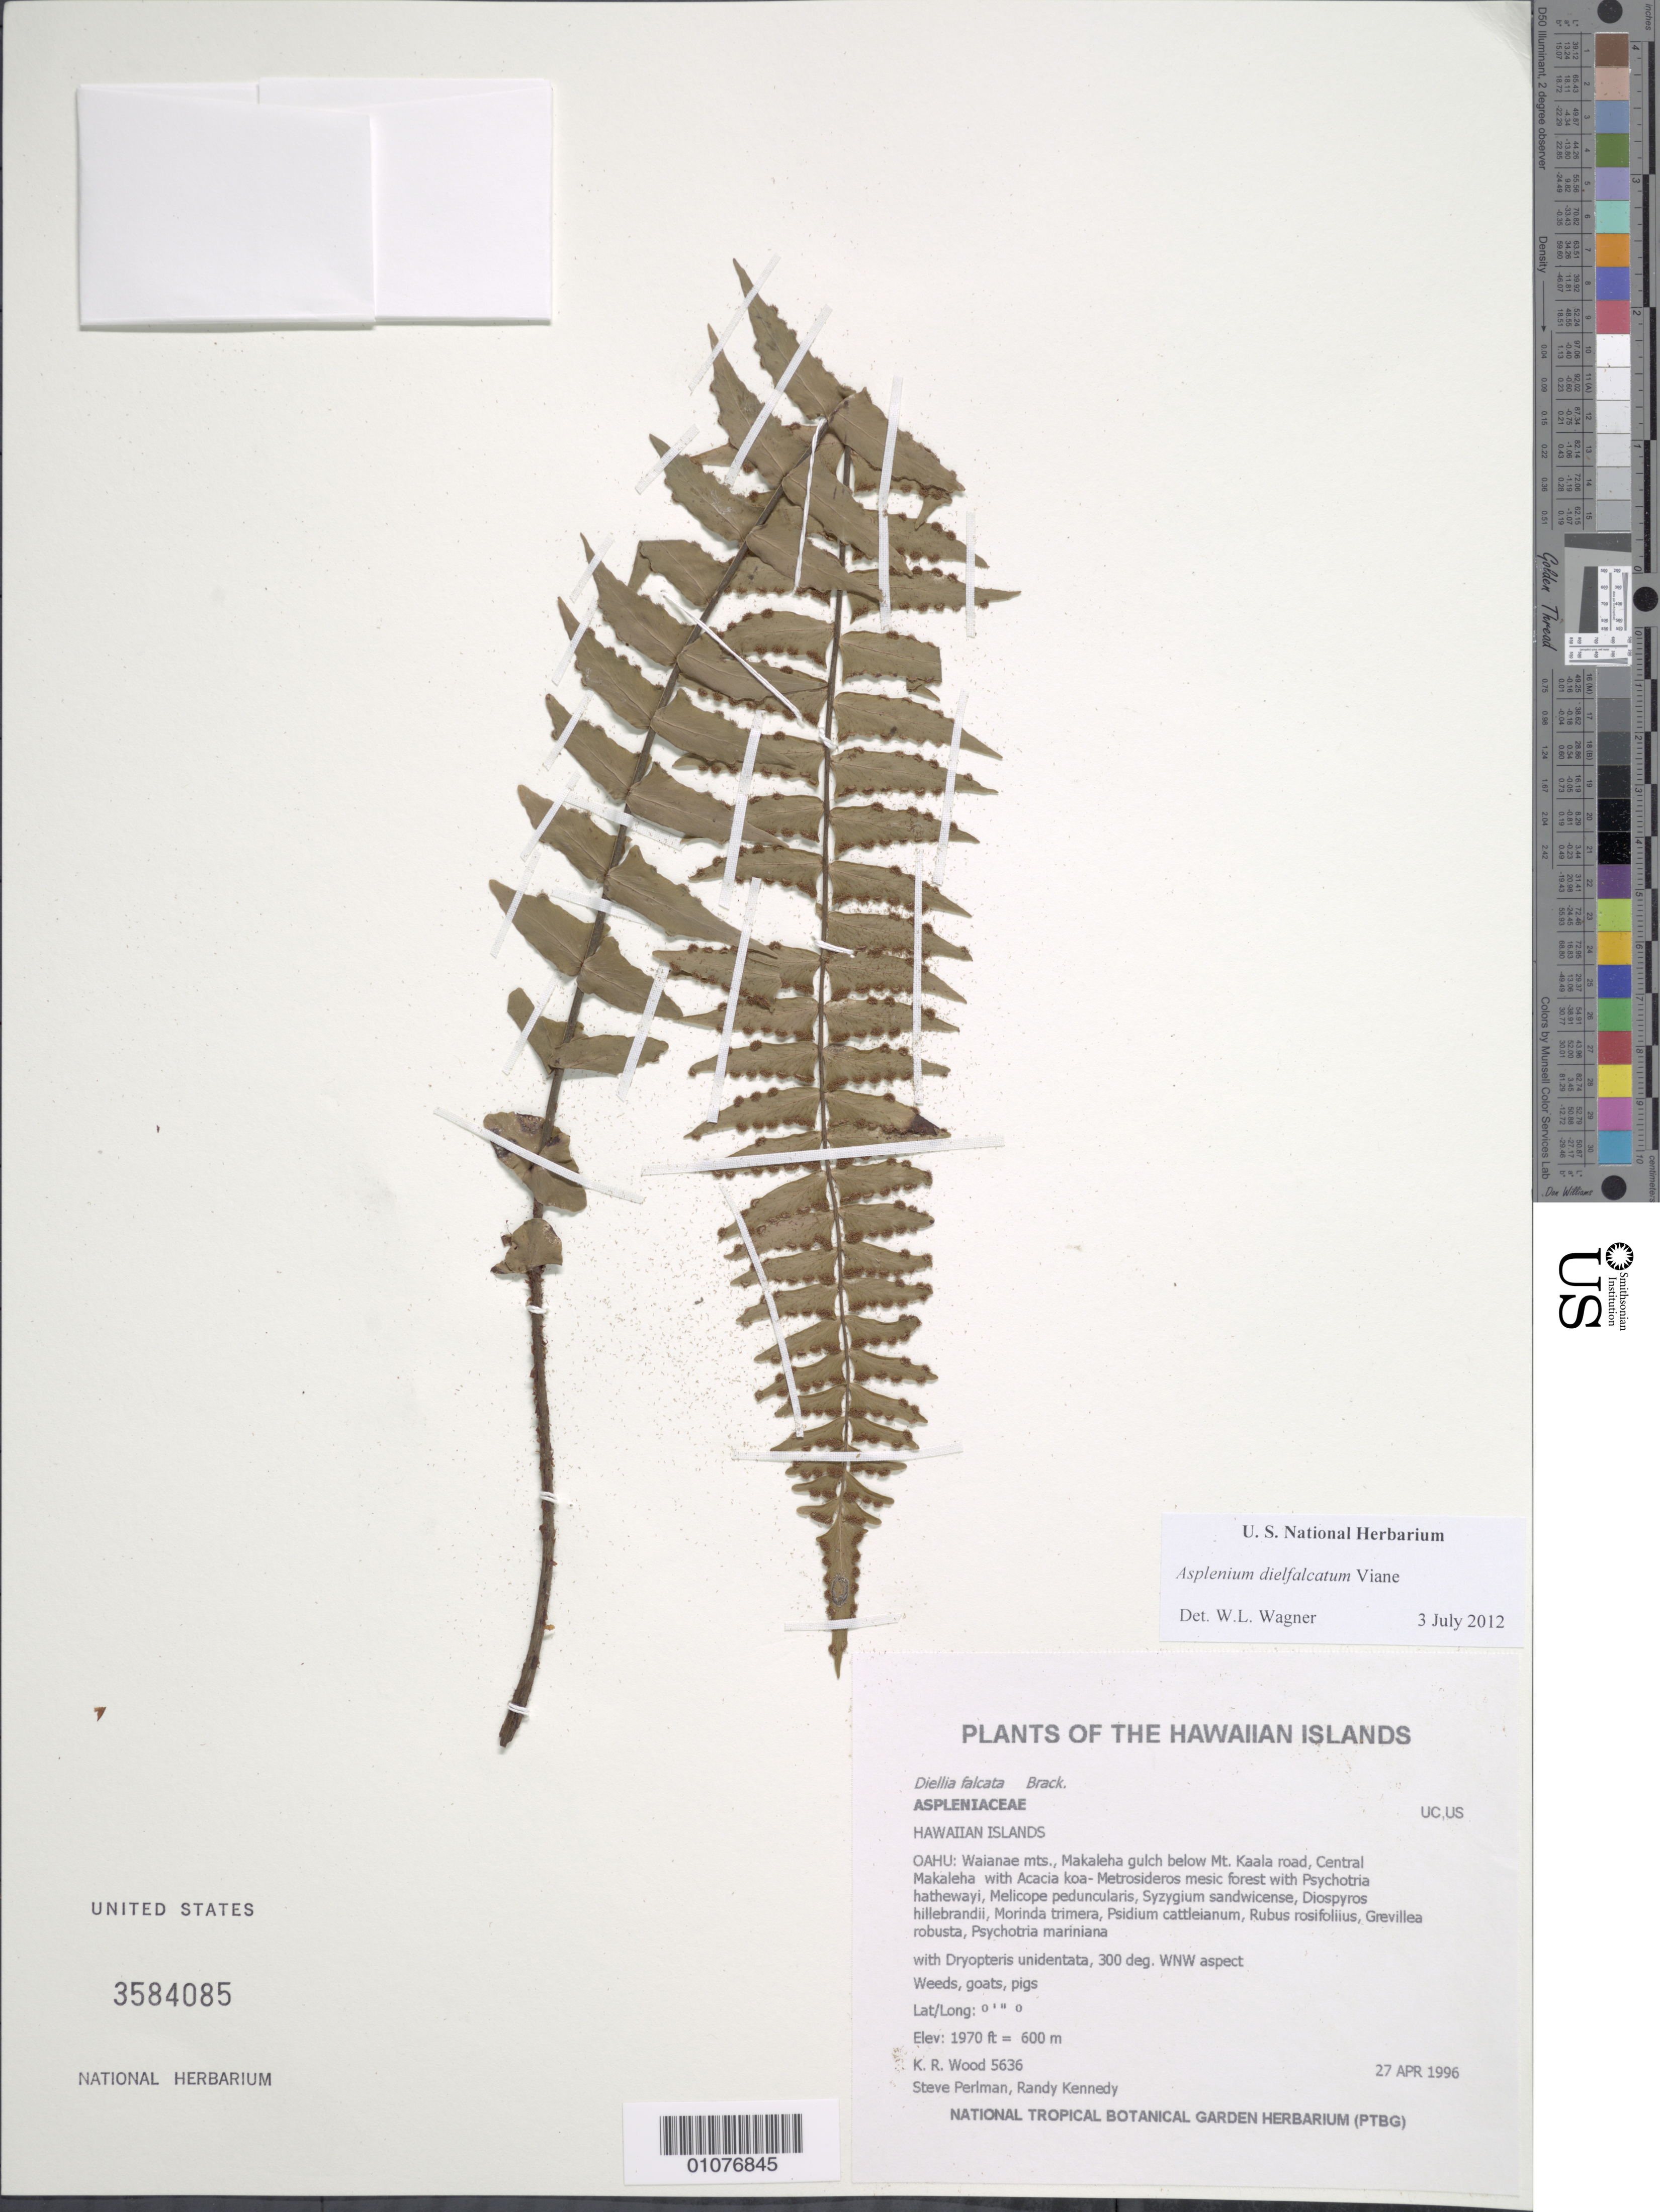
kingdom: Plantae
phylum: Tracheophyta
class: Polypodiopsida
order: Polypodiales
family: Aspleniaceae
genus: Asplenium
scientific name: Asplenium dielfalcatum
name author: Viane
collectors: K. R. Wood, S. P. Perlman & R. Kennedy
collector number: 5636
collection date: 1996-04-27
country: United States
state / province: Hawaii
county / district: Honolulu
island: Oahu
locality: Waianae mts., Makaleha gulch below Mt. Kaala road, Central Makaleha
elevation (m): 600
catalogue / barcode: US 3584085